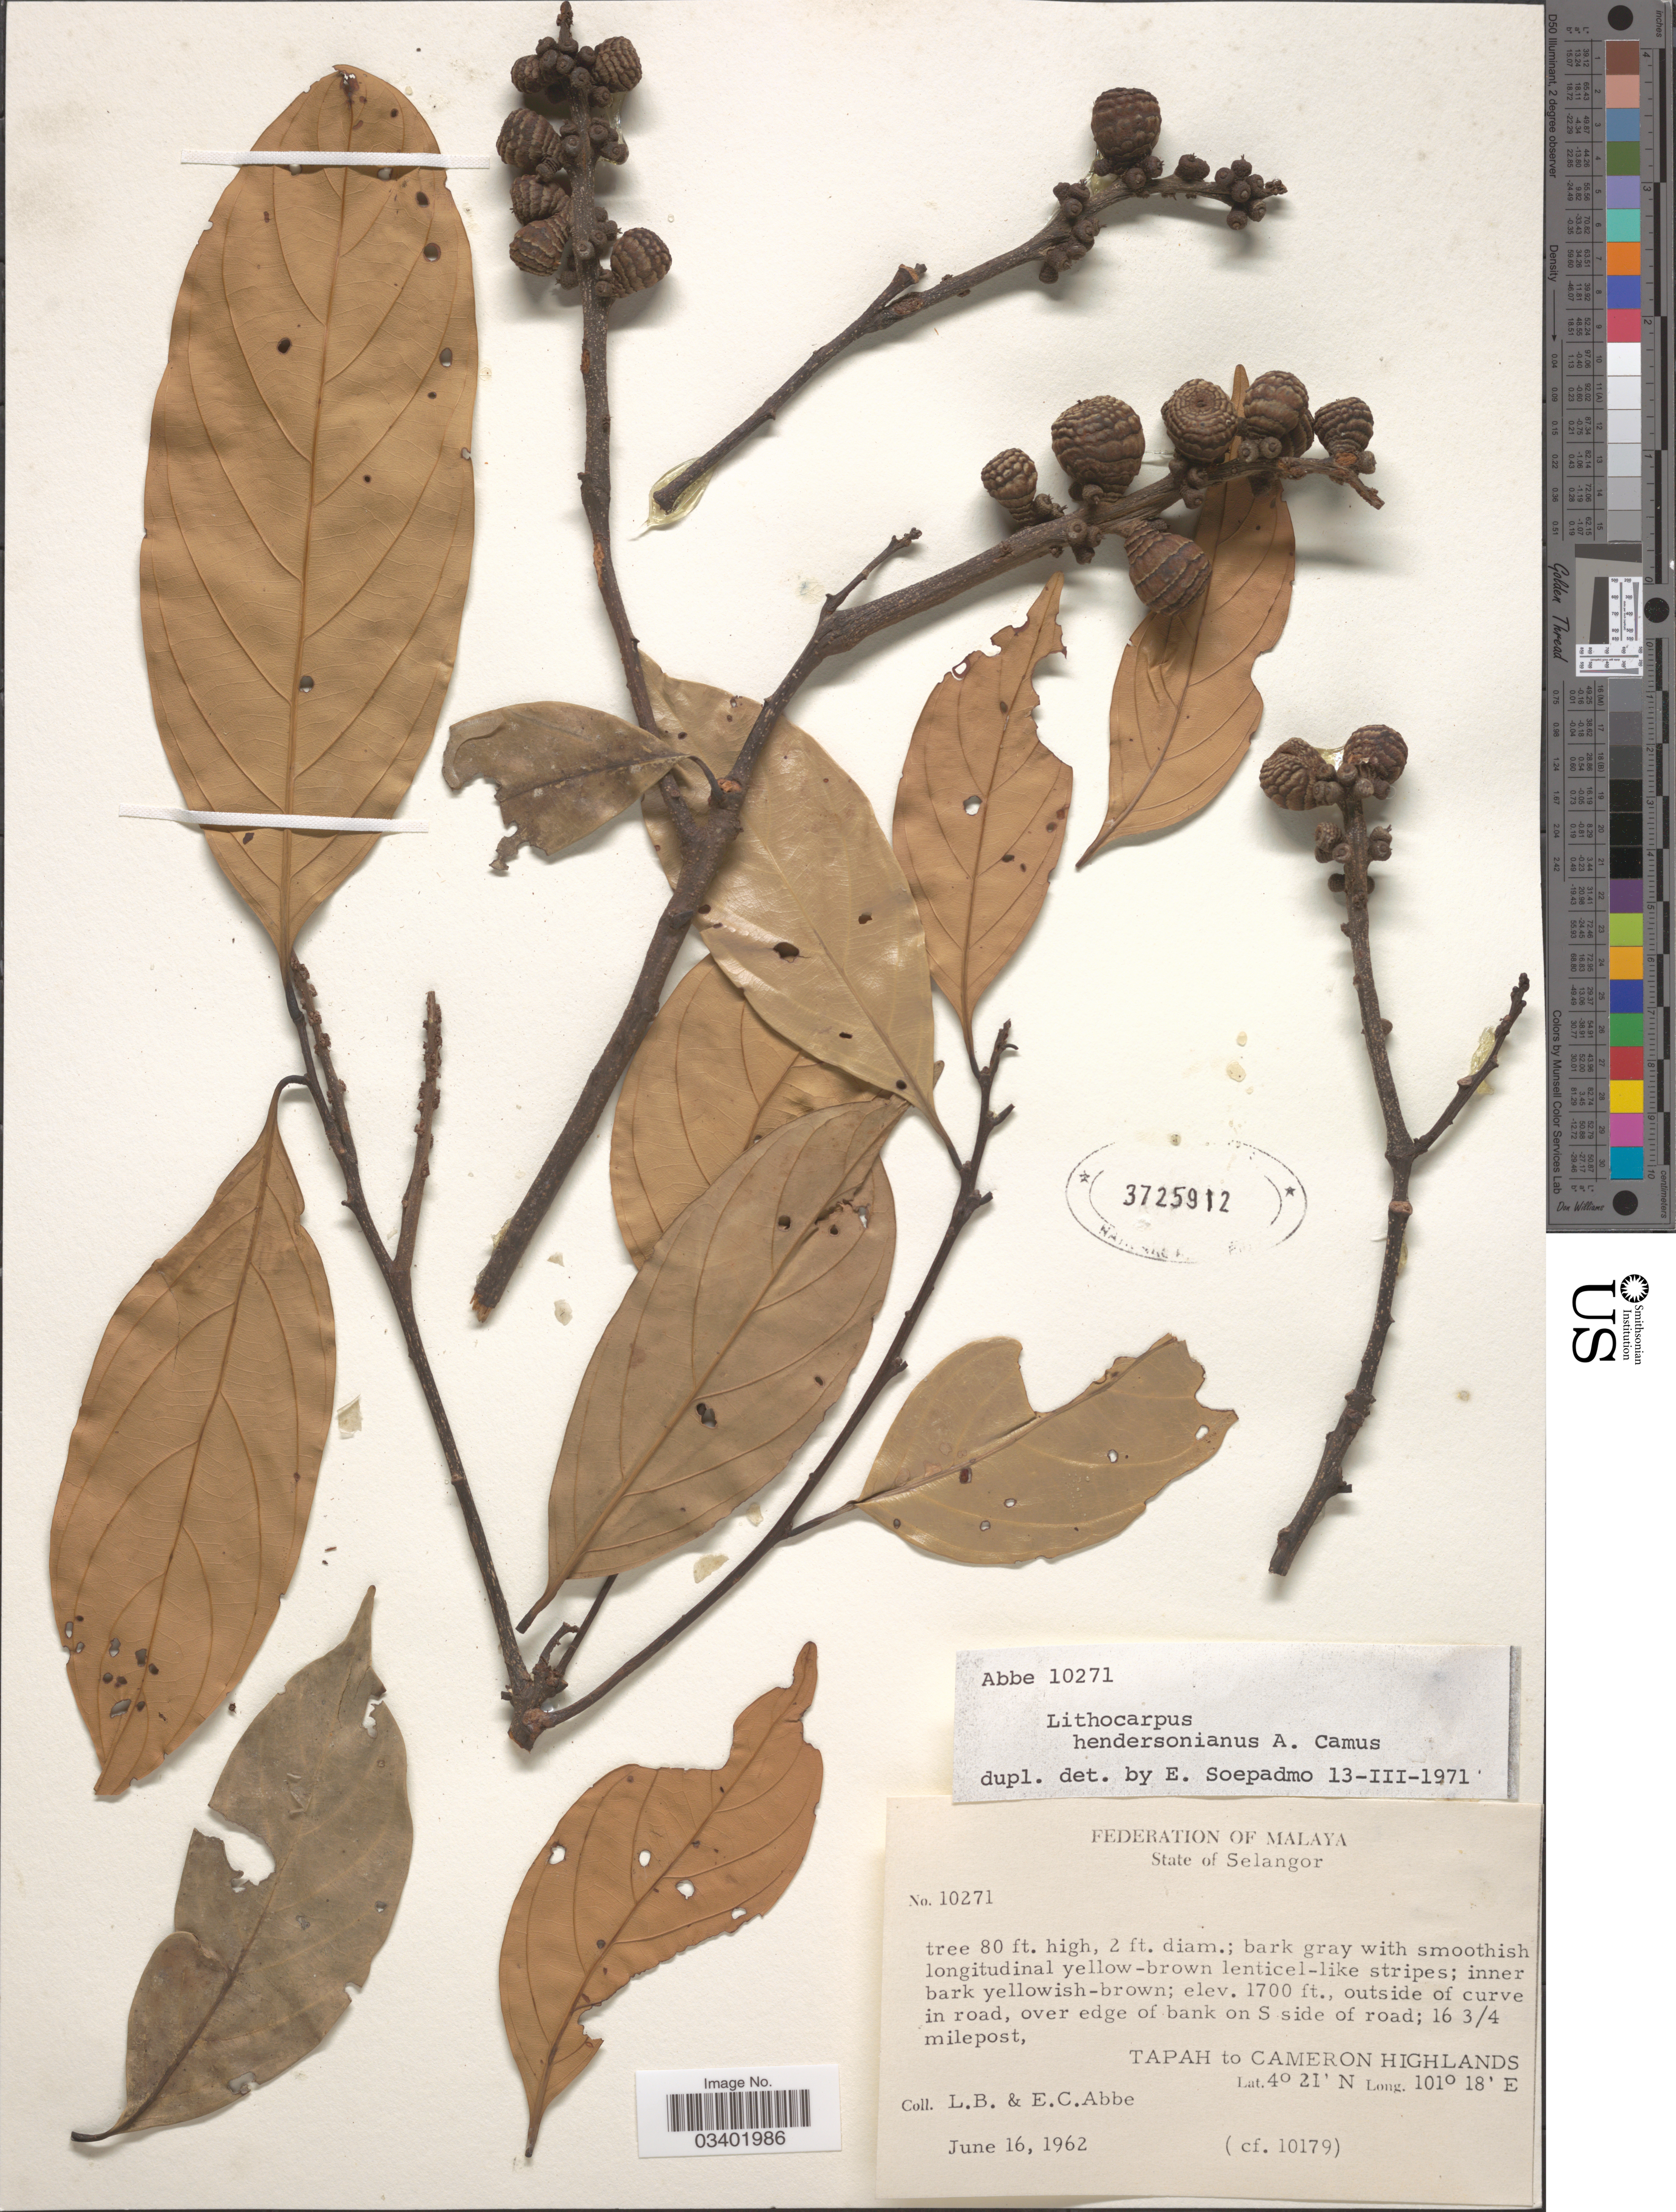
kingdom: Plantae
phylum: Tracheophyta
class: Magnoliopsida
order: Fagales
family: Fagaceae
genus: Lithocarpus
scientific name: Lithocarpus hendersonianus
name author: A. Camus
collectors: L. B. Abbe & E. C. Abbe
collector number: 10271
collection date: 1962-06-16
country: Malaysia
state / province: Selangor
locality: Federation of Malaya. Outside of curve in road, over edge of bank on S. side of road; 16 3/4 milepost, Tapah to Cameron Highlands.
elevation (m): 518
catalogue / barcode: US 3725912